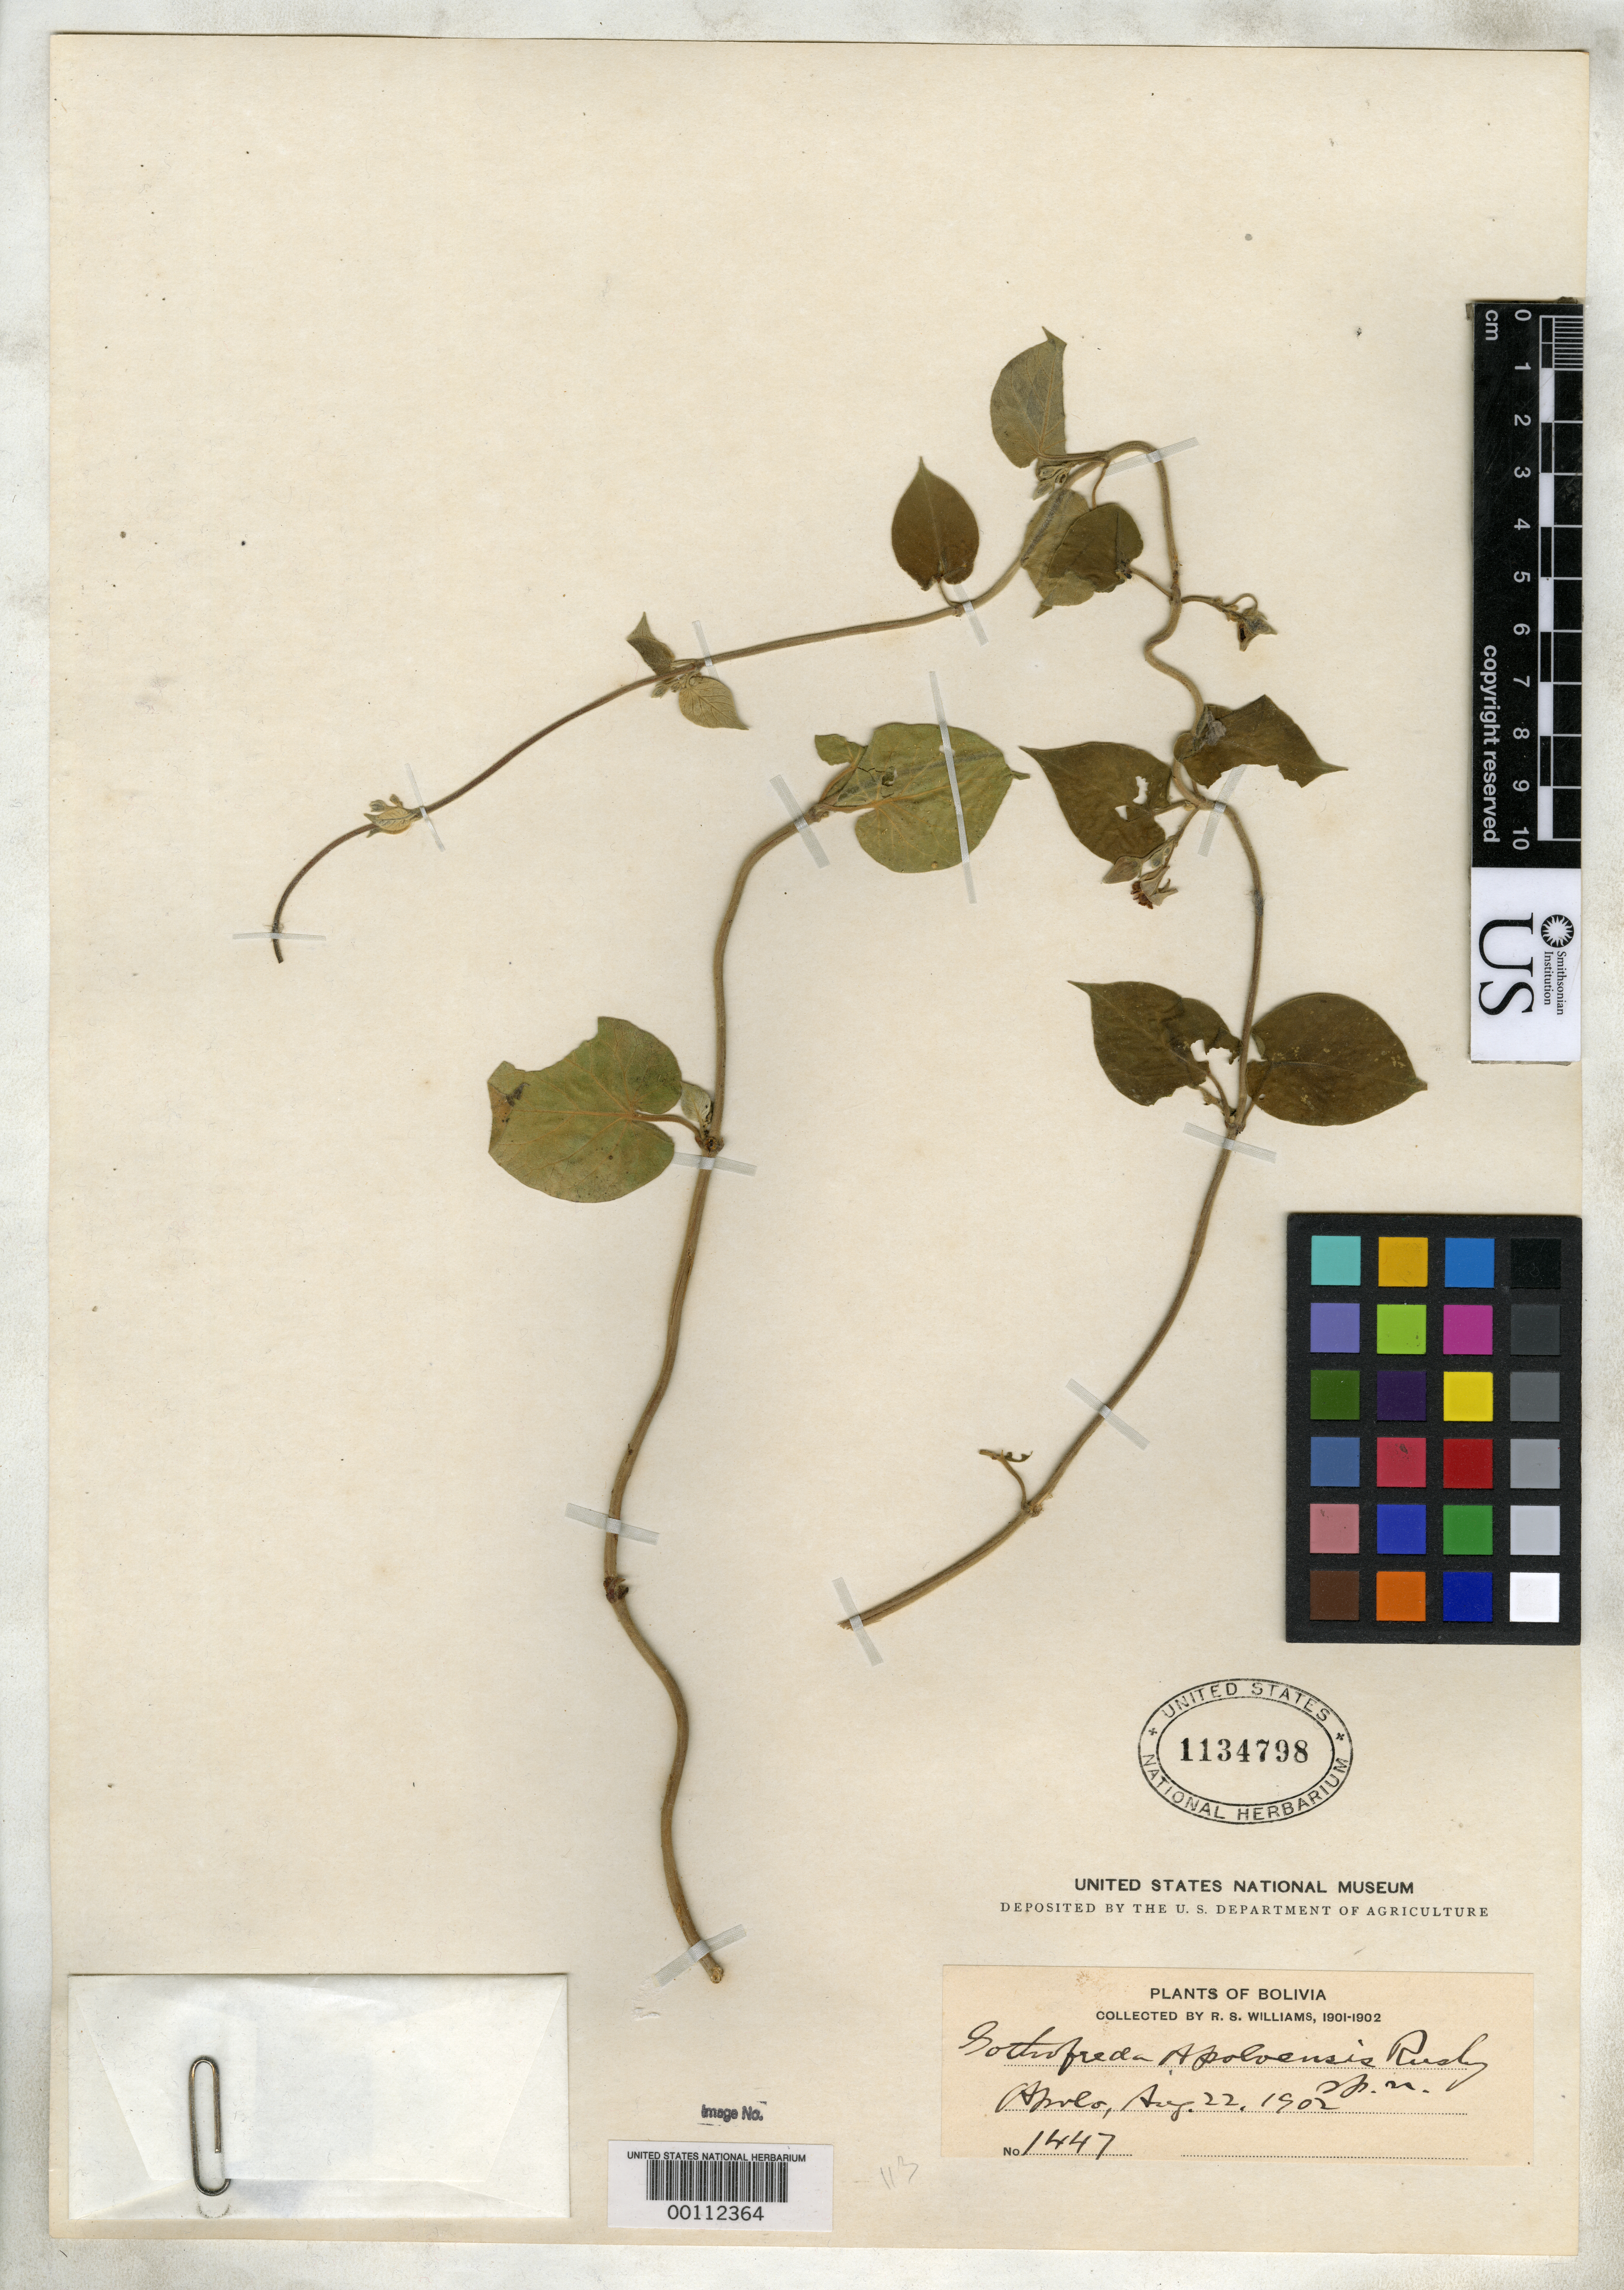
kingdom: Plantae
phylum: Tracheophyta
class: Magnoliopsida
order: Gentianales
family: Apocynaceae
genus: Gothofreda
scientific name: Gothofreda apoloensis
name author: Rusby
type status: Isotype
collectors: R. S. Williams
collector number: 1447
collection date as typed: Aug. 22, 1902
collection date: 1902-08-22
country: Bolivia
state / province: La Paz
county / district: Franz Tamayo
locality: Apolo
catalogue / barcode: US 1134798